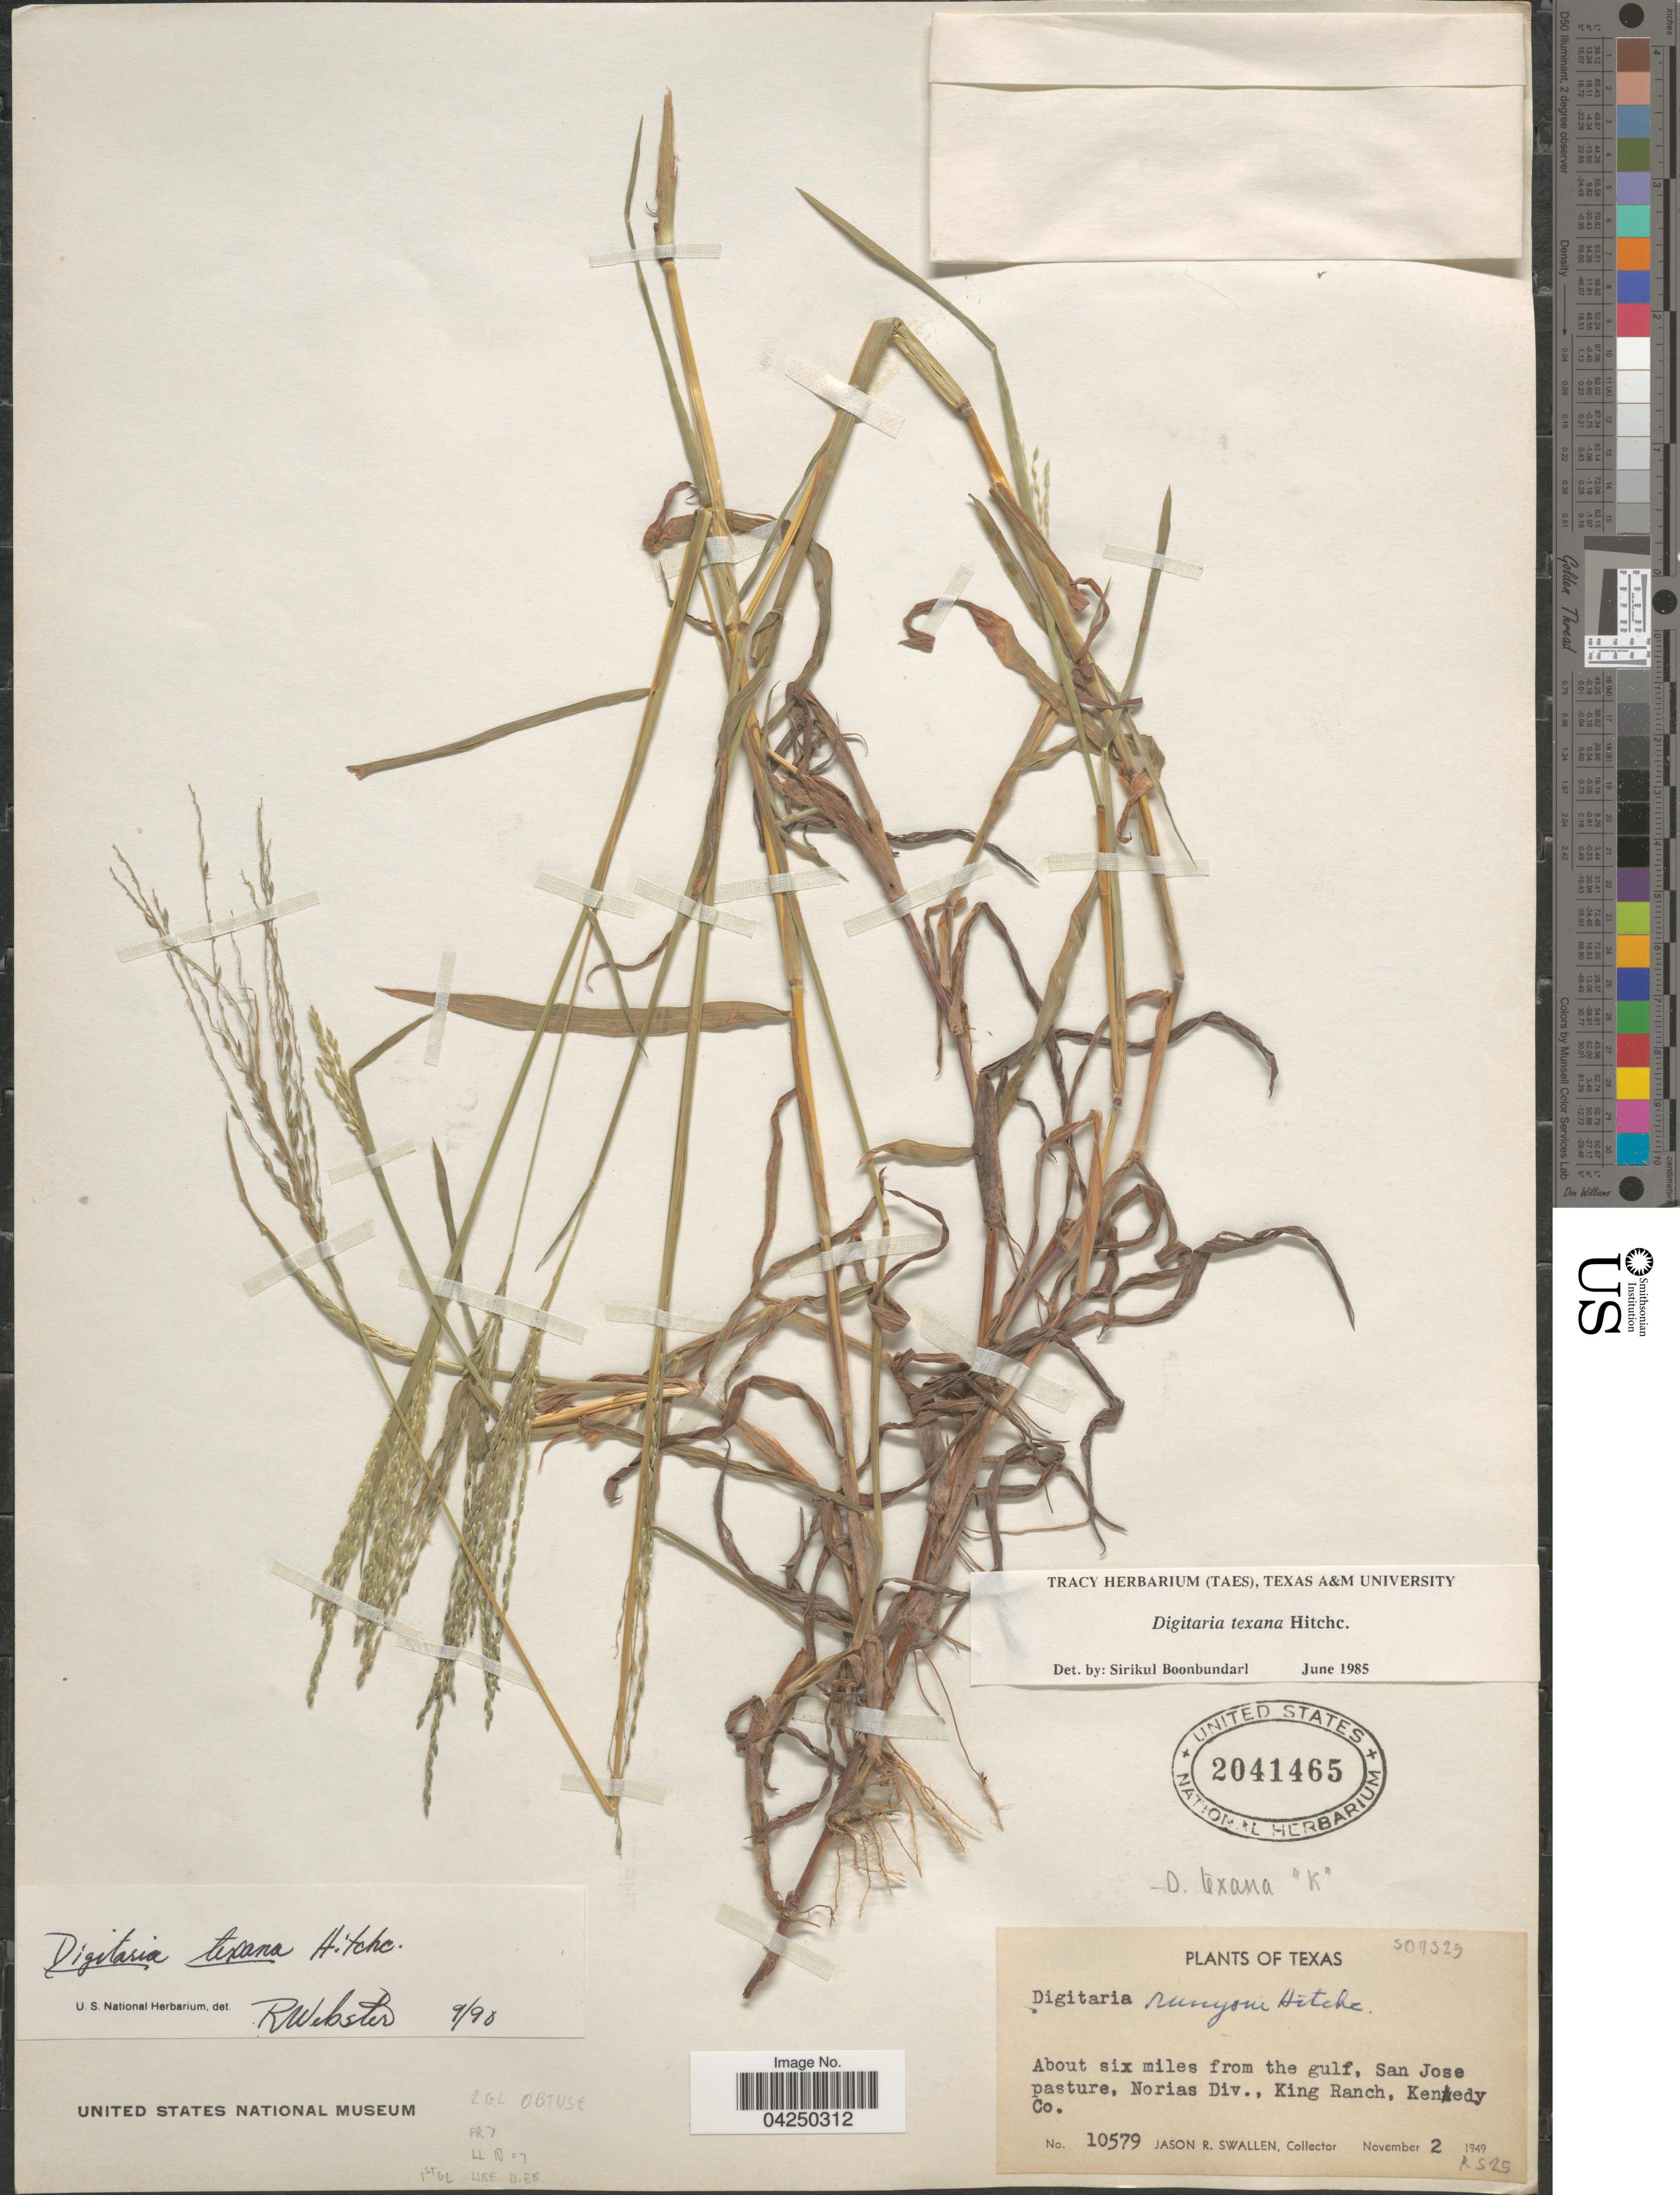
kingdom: Plantae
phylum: Tracheophyta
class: Liliopsida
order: Poales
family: Poaceae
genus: Digitaria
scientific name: Digitaria texana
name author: Hitchc.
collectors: J. R. Swallen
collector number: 10579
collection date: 1949-11-02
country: United States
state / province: Texas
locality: About six miles from the gulf, San Jose pasture, Norias Div., King Ranch, Kenedy Co.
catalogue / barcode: US 2041465